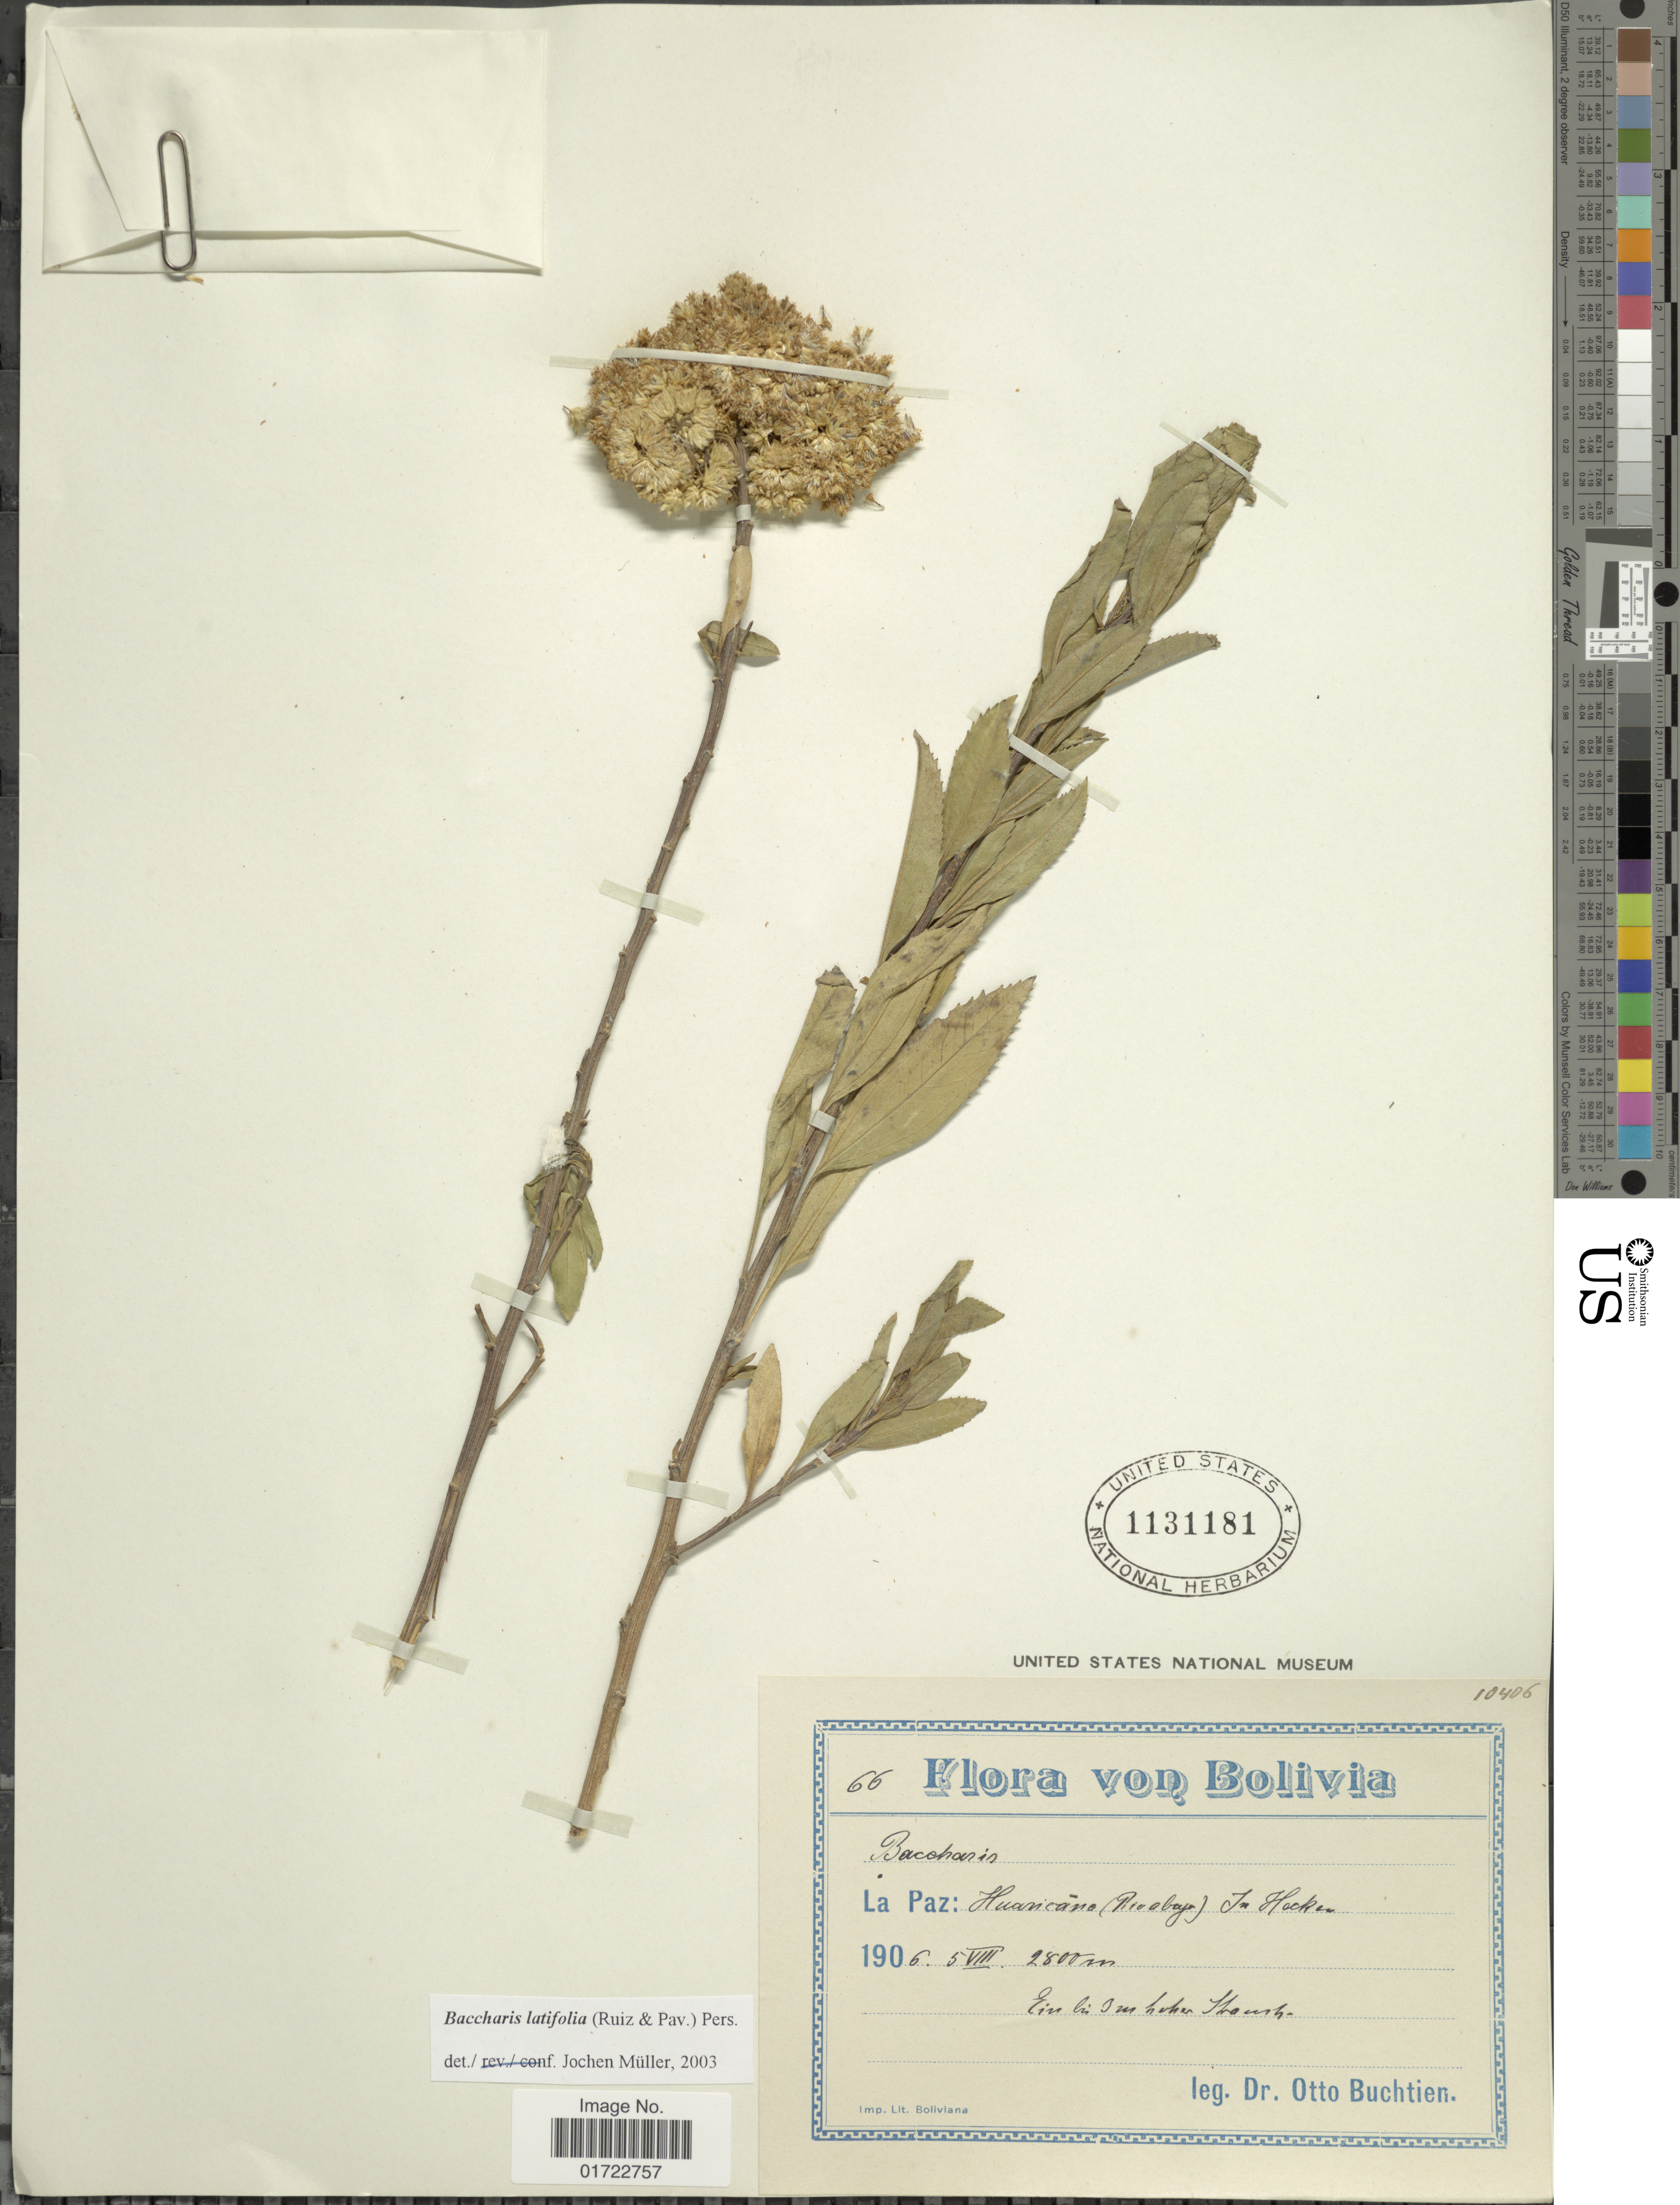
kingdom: Plantae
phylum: Tracheophyta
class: Magnoliopsida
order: Asterales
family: Asteraceae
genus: Baccharis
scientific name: Baccharis latifolia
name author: (Ruiz & Pav.) Pers.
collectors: O. Buchtien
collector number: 66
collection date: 1906-09-05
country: Bolivia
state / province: La Paz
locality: Huancano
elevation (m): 2800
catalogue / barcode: US 1131181